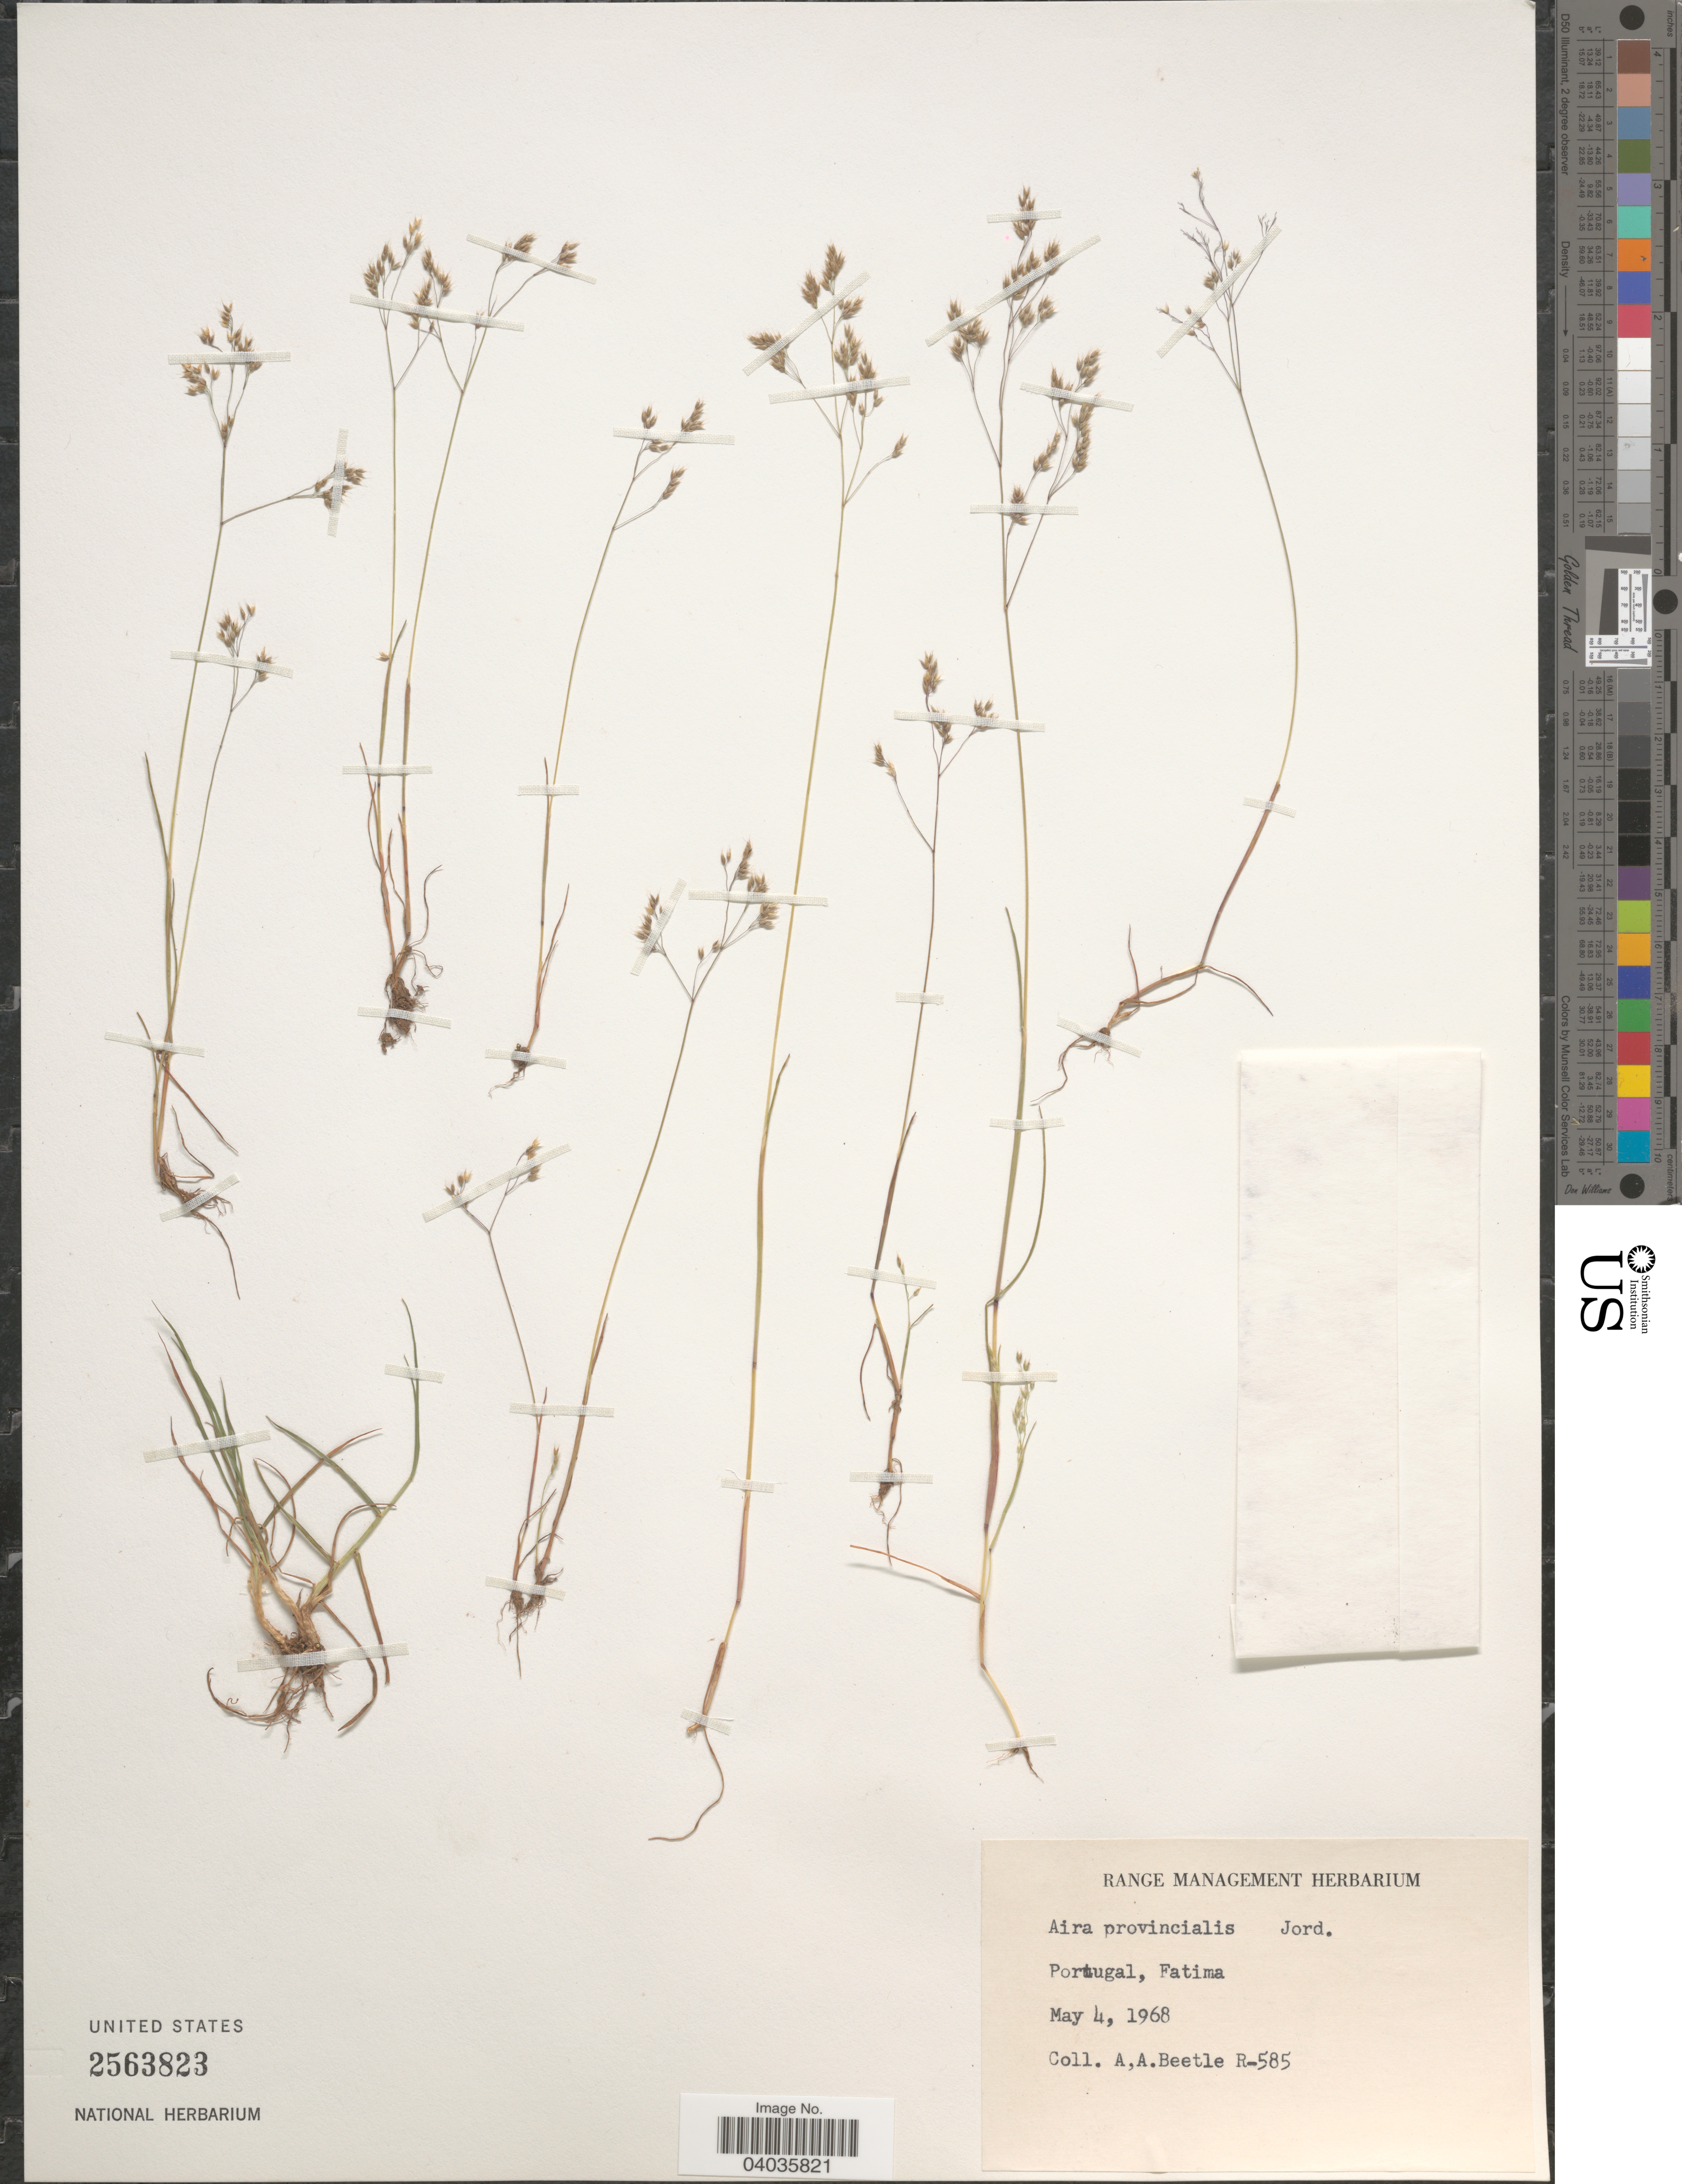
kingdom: Plantae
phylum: Tracheophyta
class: Liliopsida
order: Poales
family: Poaceae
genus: Aira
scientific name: Aira provincialis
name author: Jord.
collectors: A. A. Beetle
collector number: R-585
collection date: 1968-05-04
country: Portugal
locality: Fatima.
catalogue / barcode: US 2563823